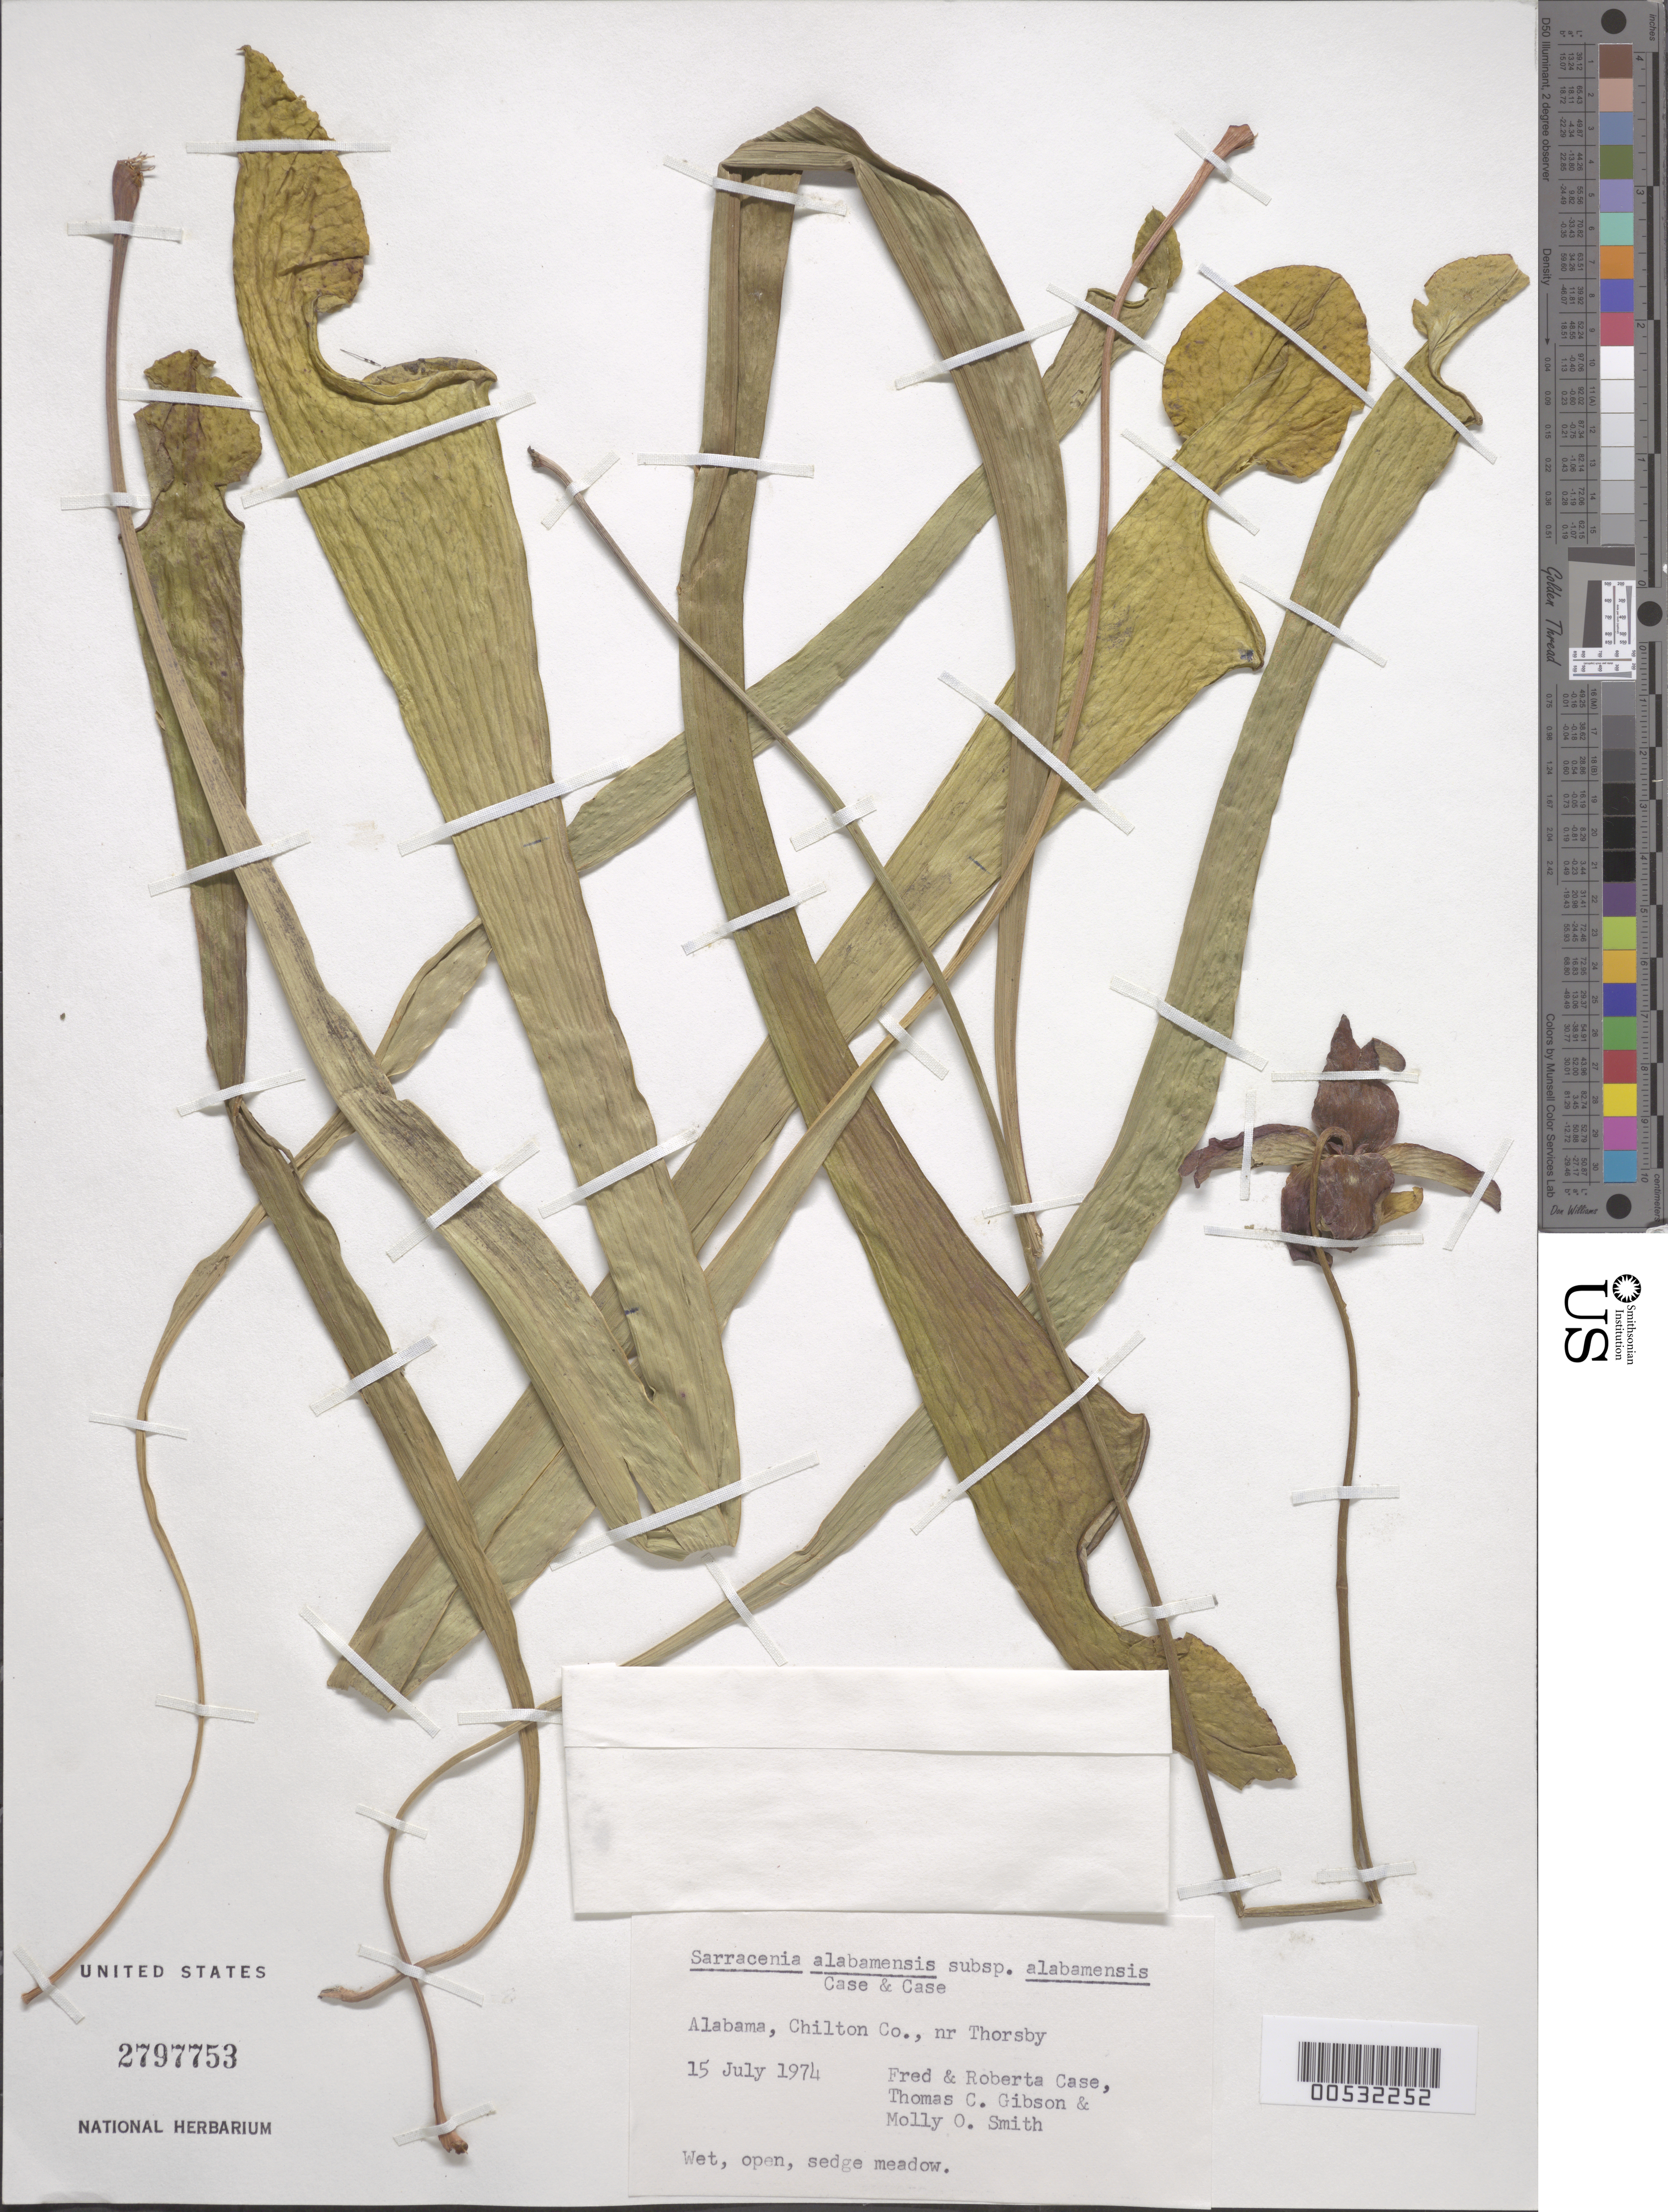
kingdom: Plantae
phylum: Tracheophyta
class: Magnoliopsida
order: Ericales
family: Sarraceniaceae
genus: Sarracenia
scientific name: Sarracenia alabamensis subsp. alabamensis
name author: Case & R.B. Case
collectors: F. Case, R. Case, T. C. Gibson & M. Smith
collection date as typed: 15 Jul 1974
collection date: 1974-07-15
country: United States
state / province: Alabama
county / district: Chilton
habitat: Wet, open, sedge meadow.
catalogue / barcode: US 2797753